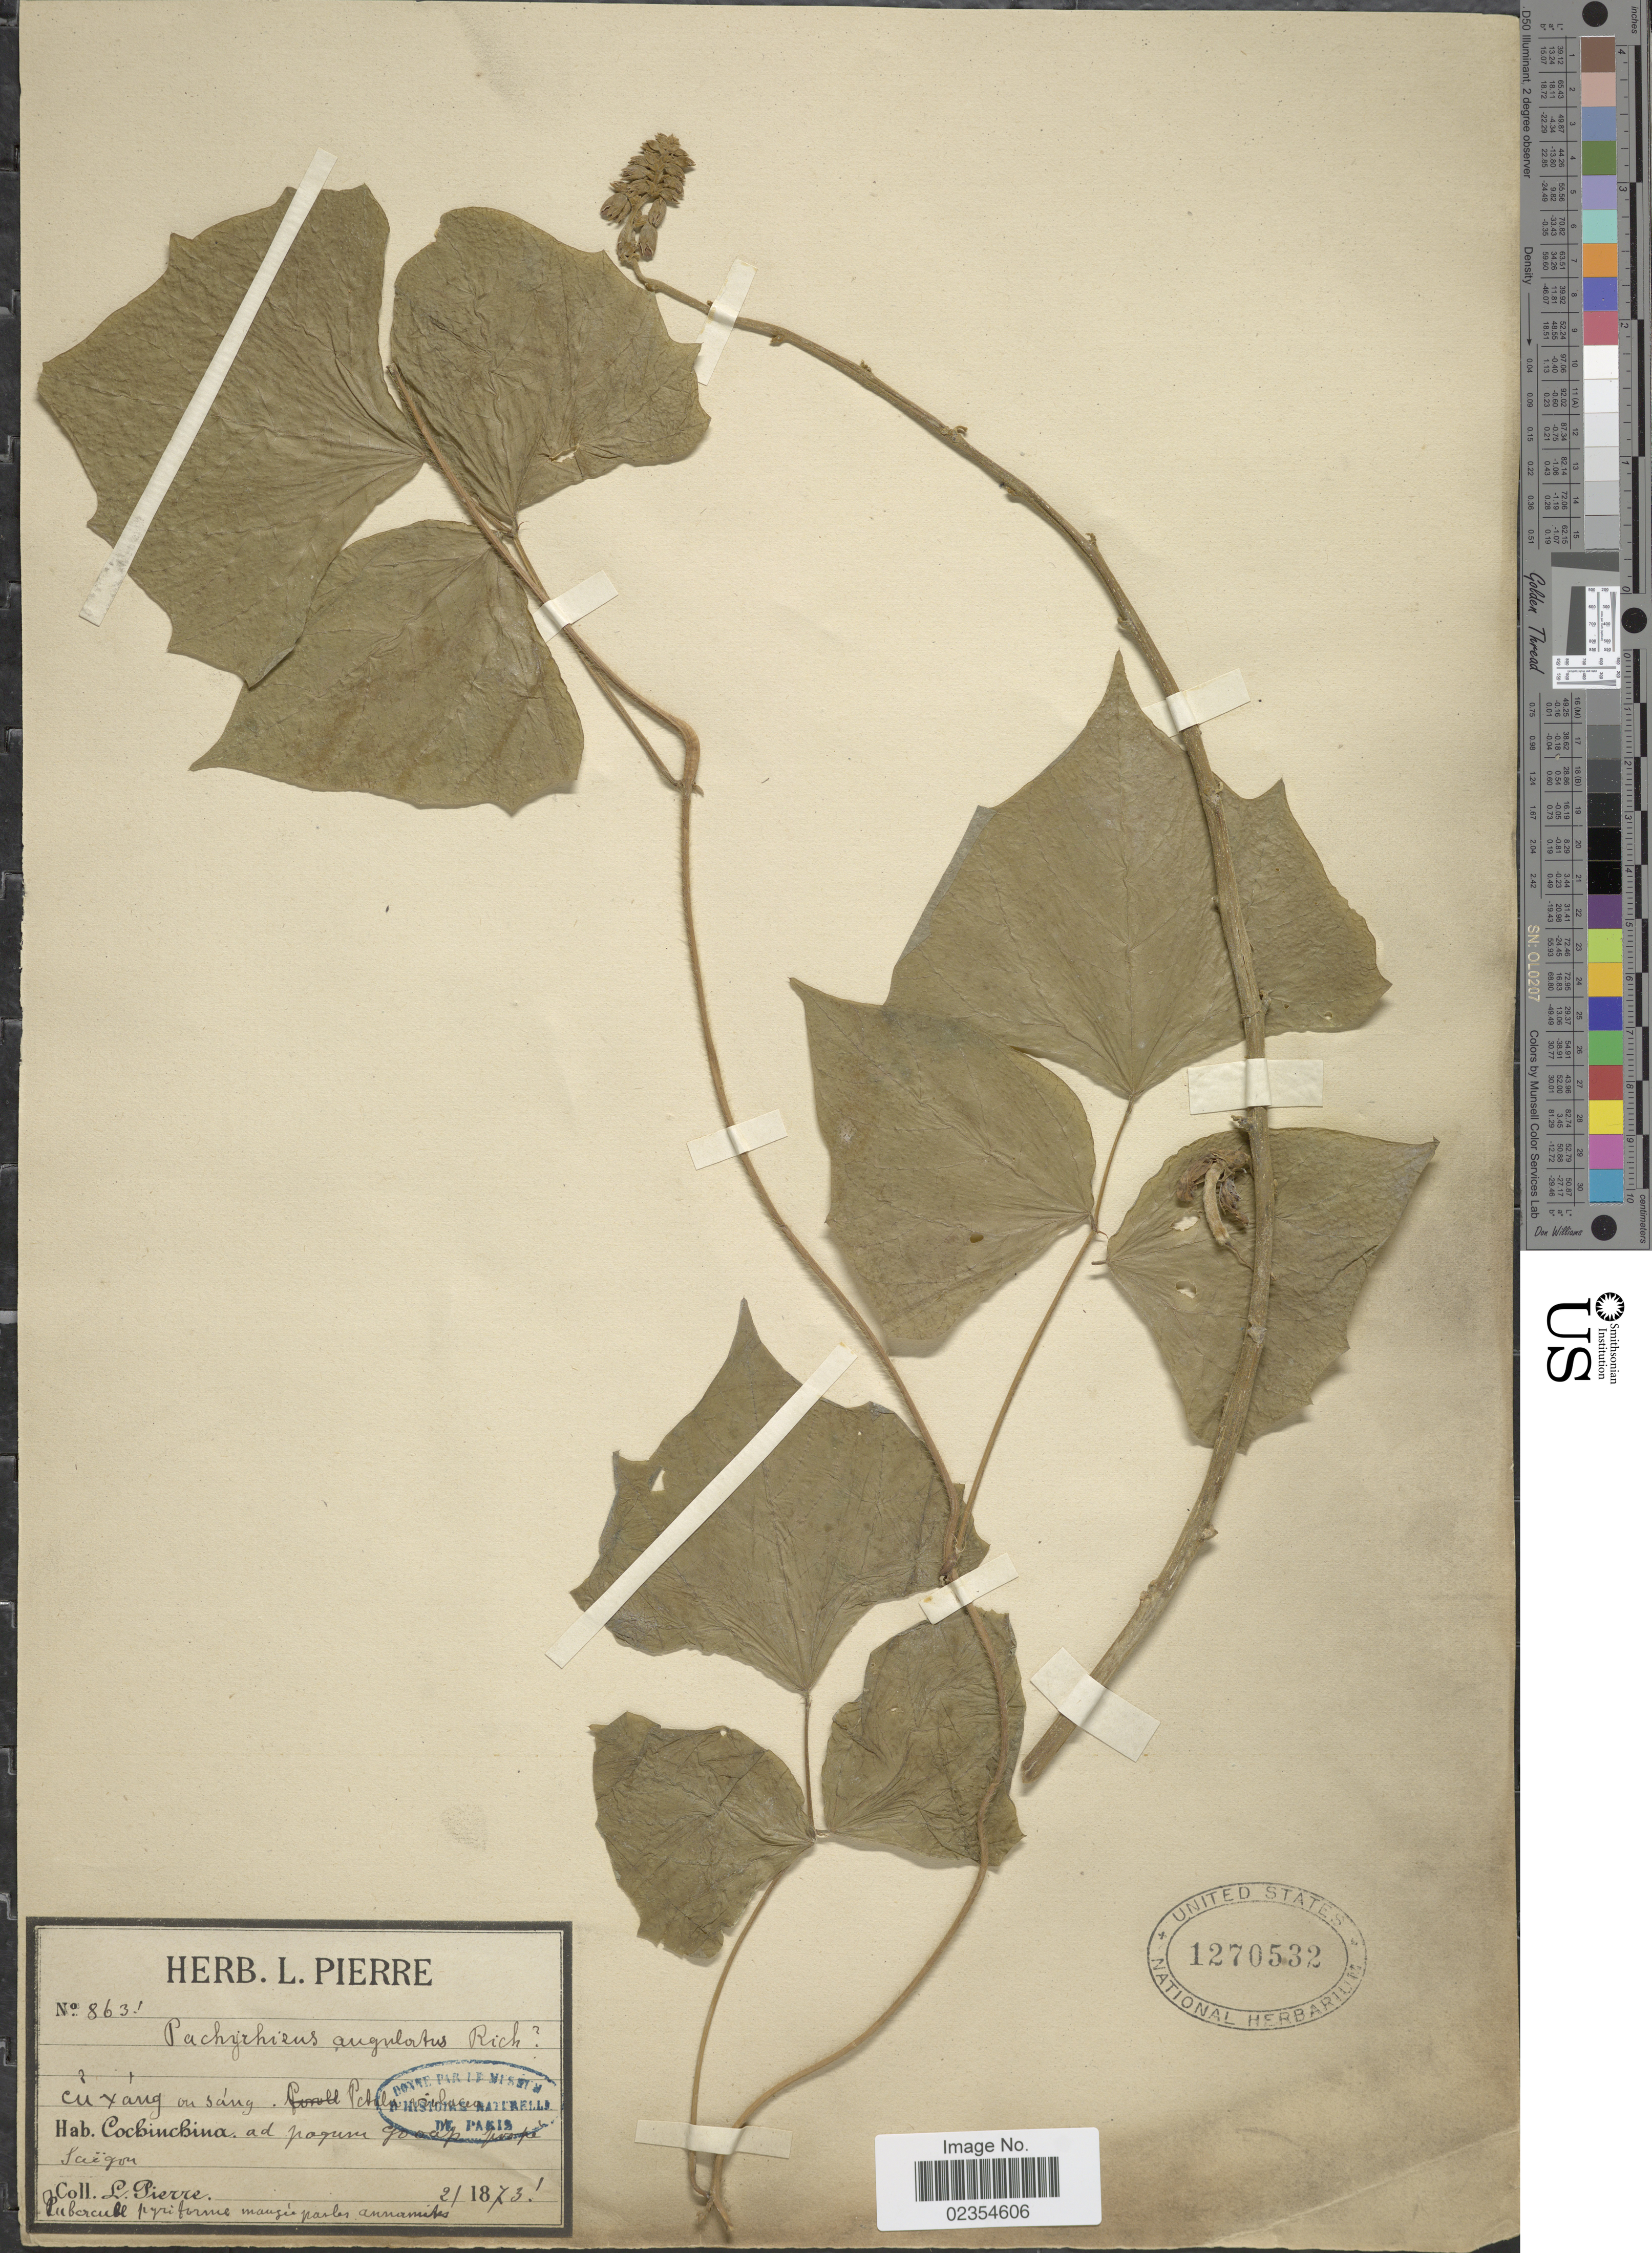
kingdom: Plantae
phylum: Tracheophyta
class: Magnoliopsida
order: Fabales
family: Fabaceae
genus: Pachyrhizus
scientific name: Pachyrhizus erosus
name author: (L.) Urb.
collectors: L. Pierre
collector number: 863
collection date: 1873-02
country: Vietnam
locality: Cochinchina. ad pogum go oap prope Saigon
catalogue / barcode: US 1270532